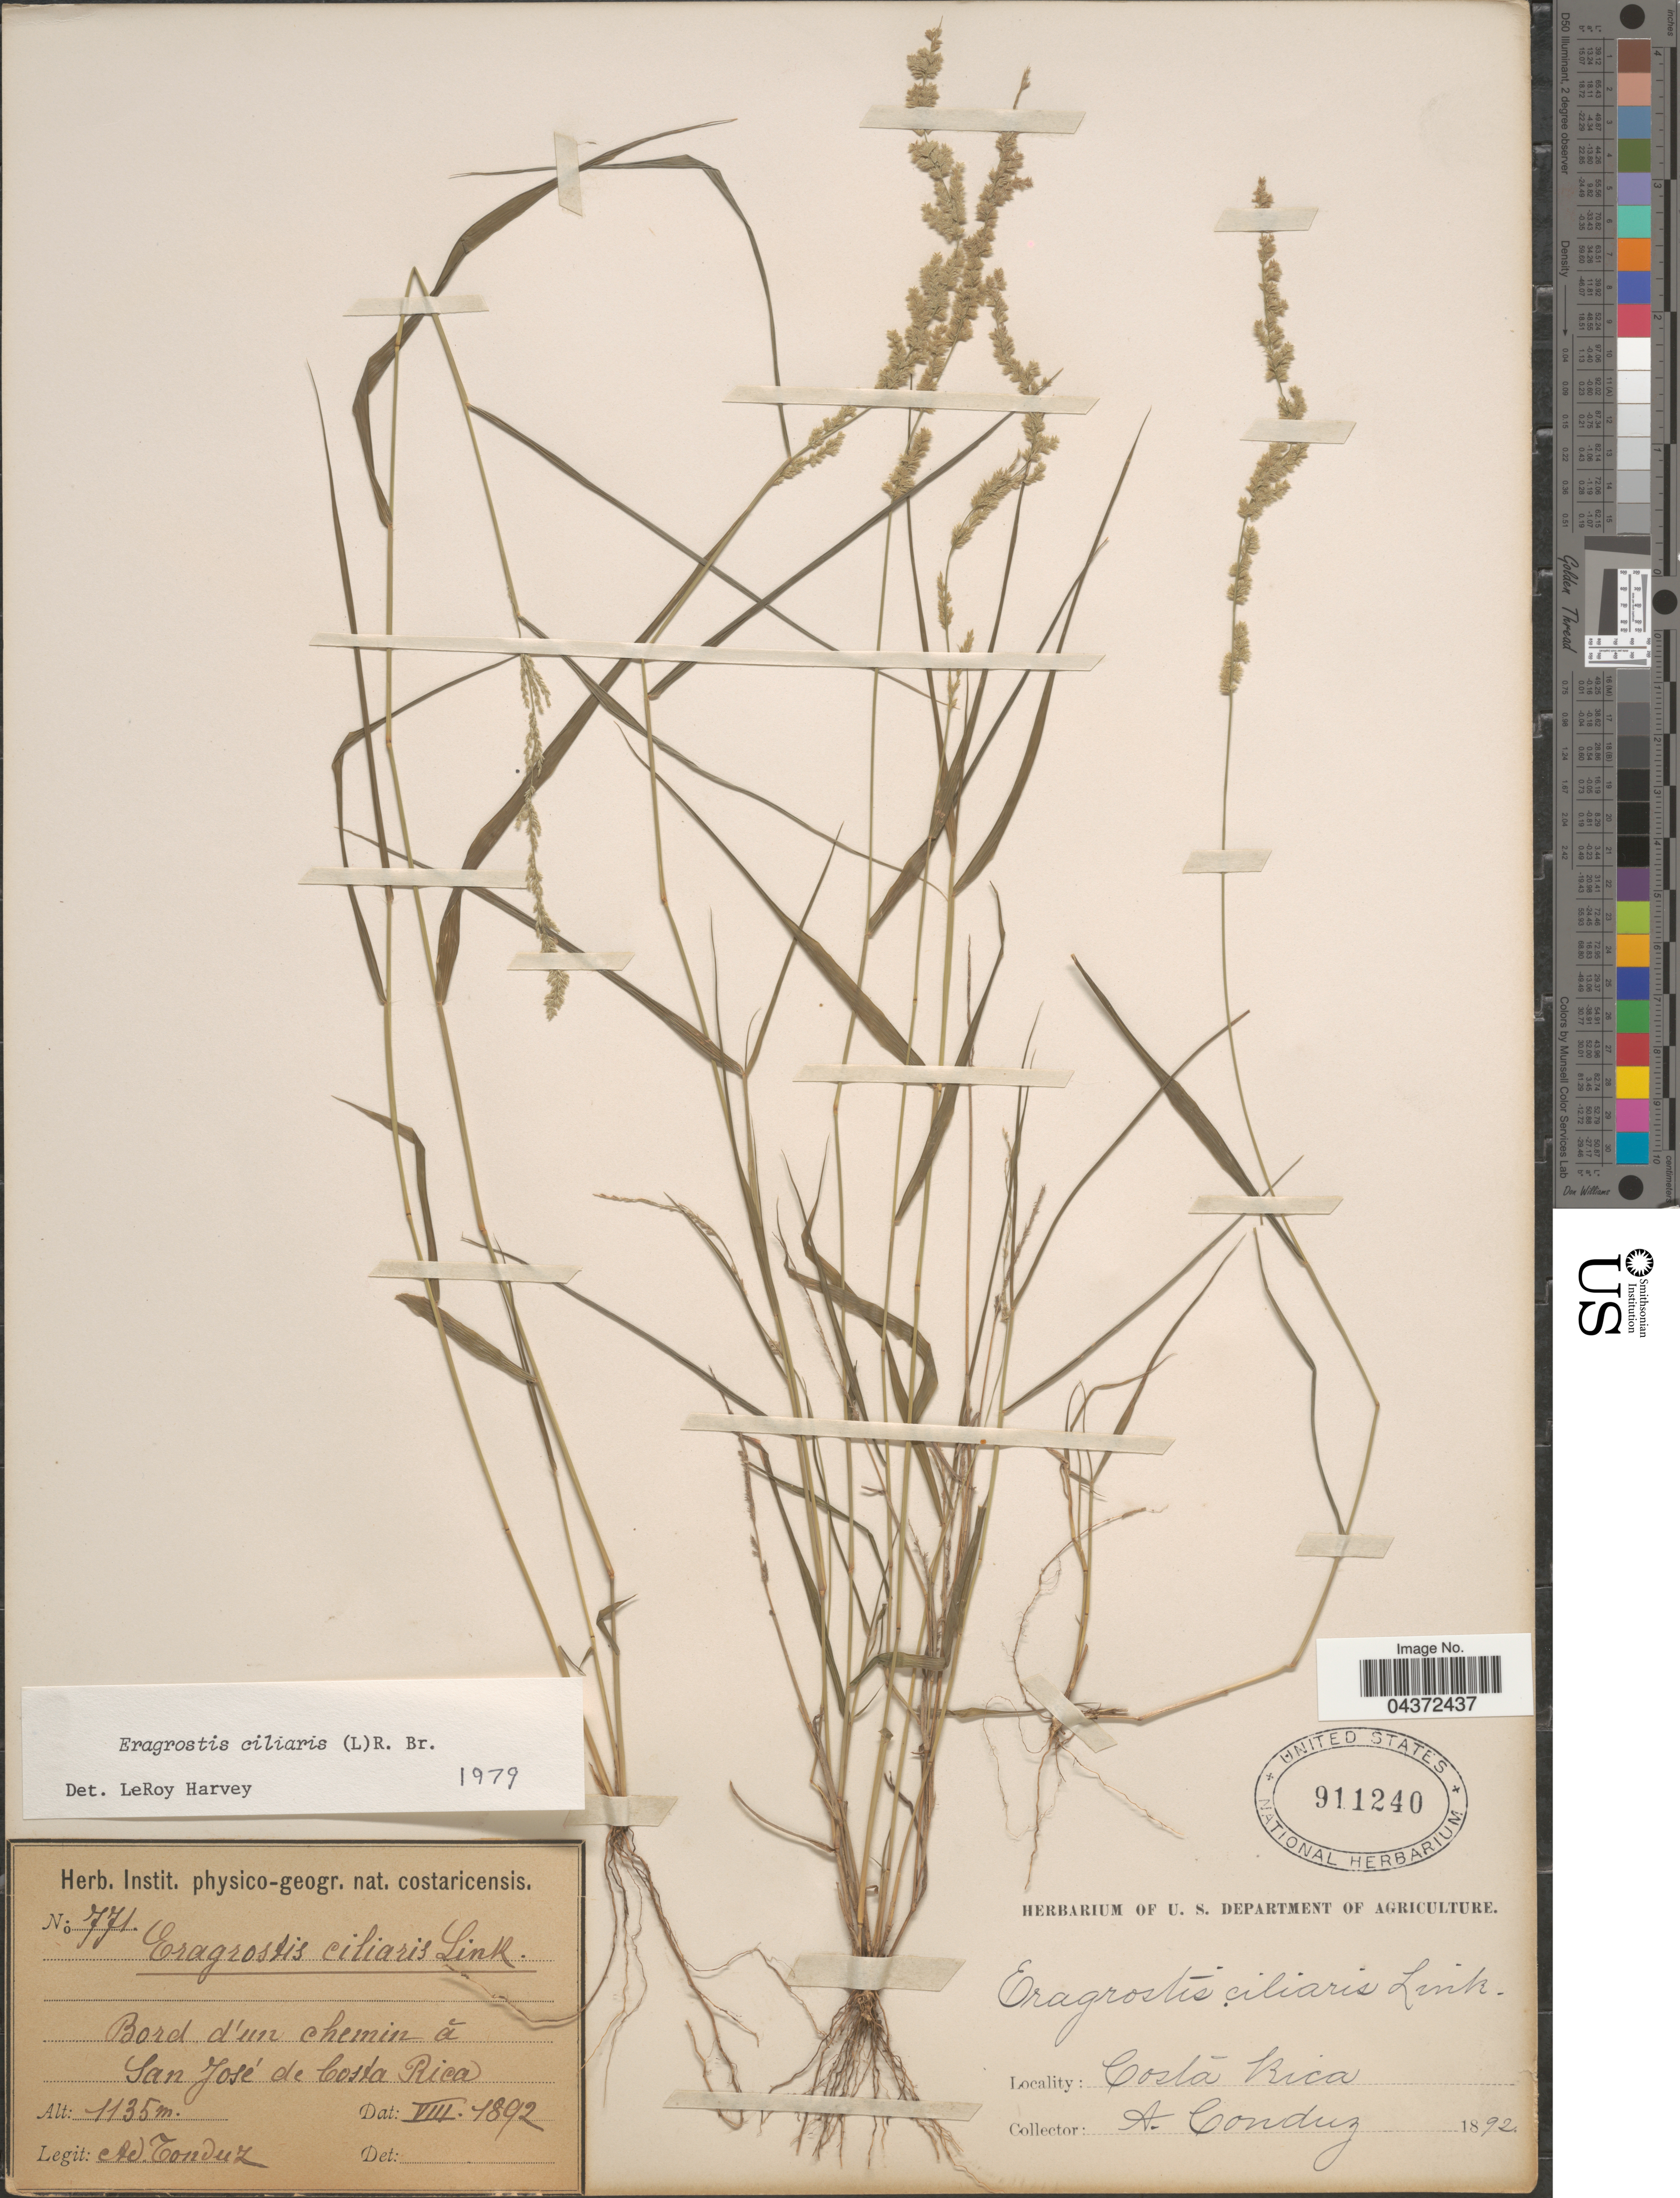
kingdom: Plantae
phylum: Tracheophyta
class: Liliopsida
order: Poales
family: Poaceae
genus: Eragrostis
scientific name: Eragrostis ciliaris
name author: (L.) R. Br.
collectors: A. Tonduz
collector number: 771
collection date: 1892-08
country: Costa Rica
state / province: San José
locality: Bord d'un chemin á San José de Costa Rica.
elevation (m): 1135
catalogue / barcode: US 911240